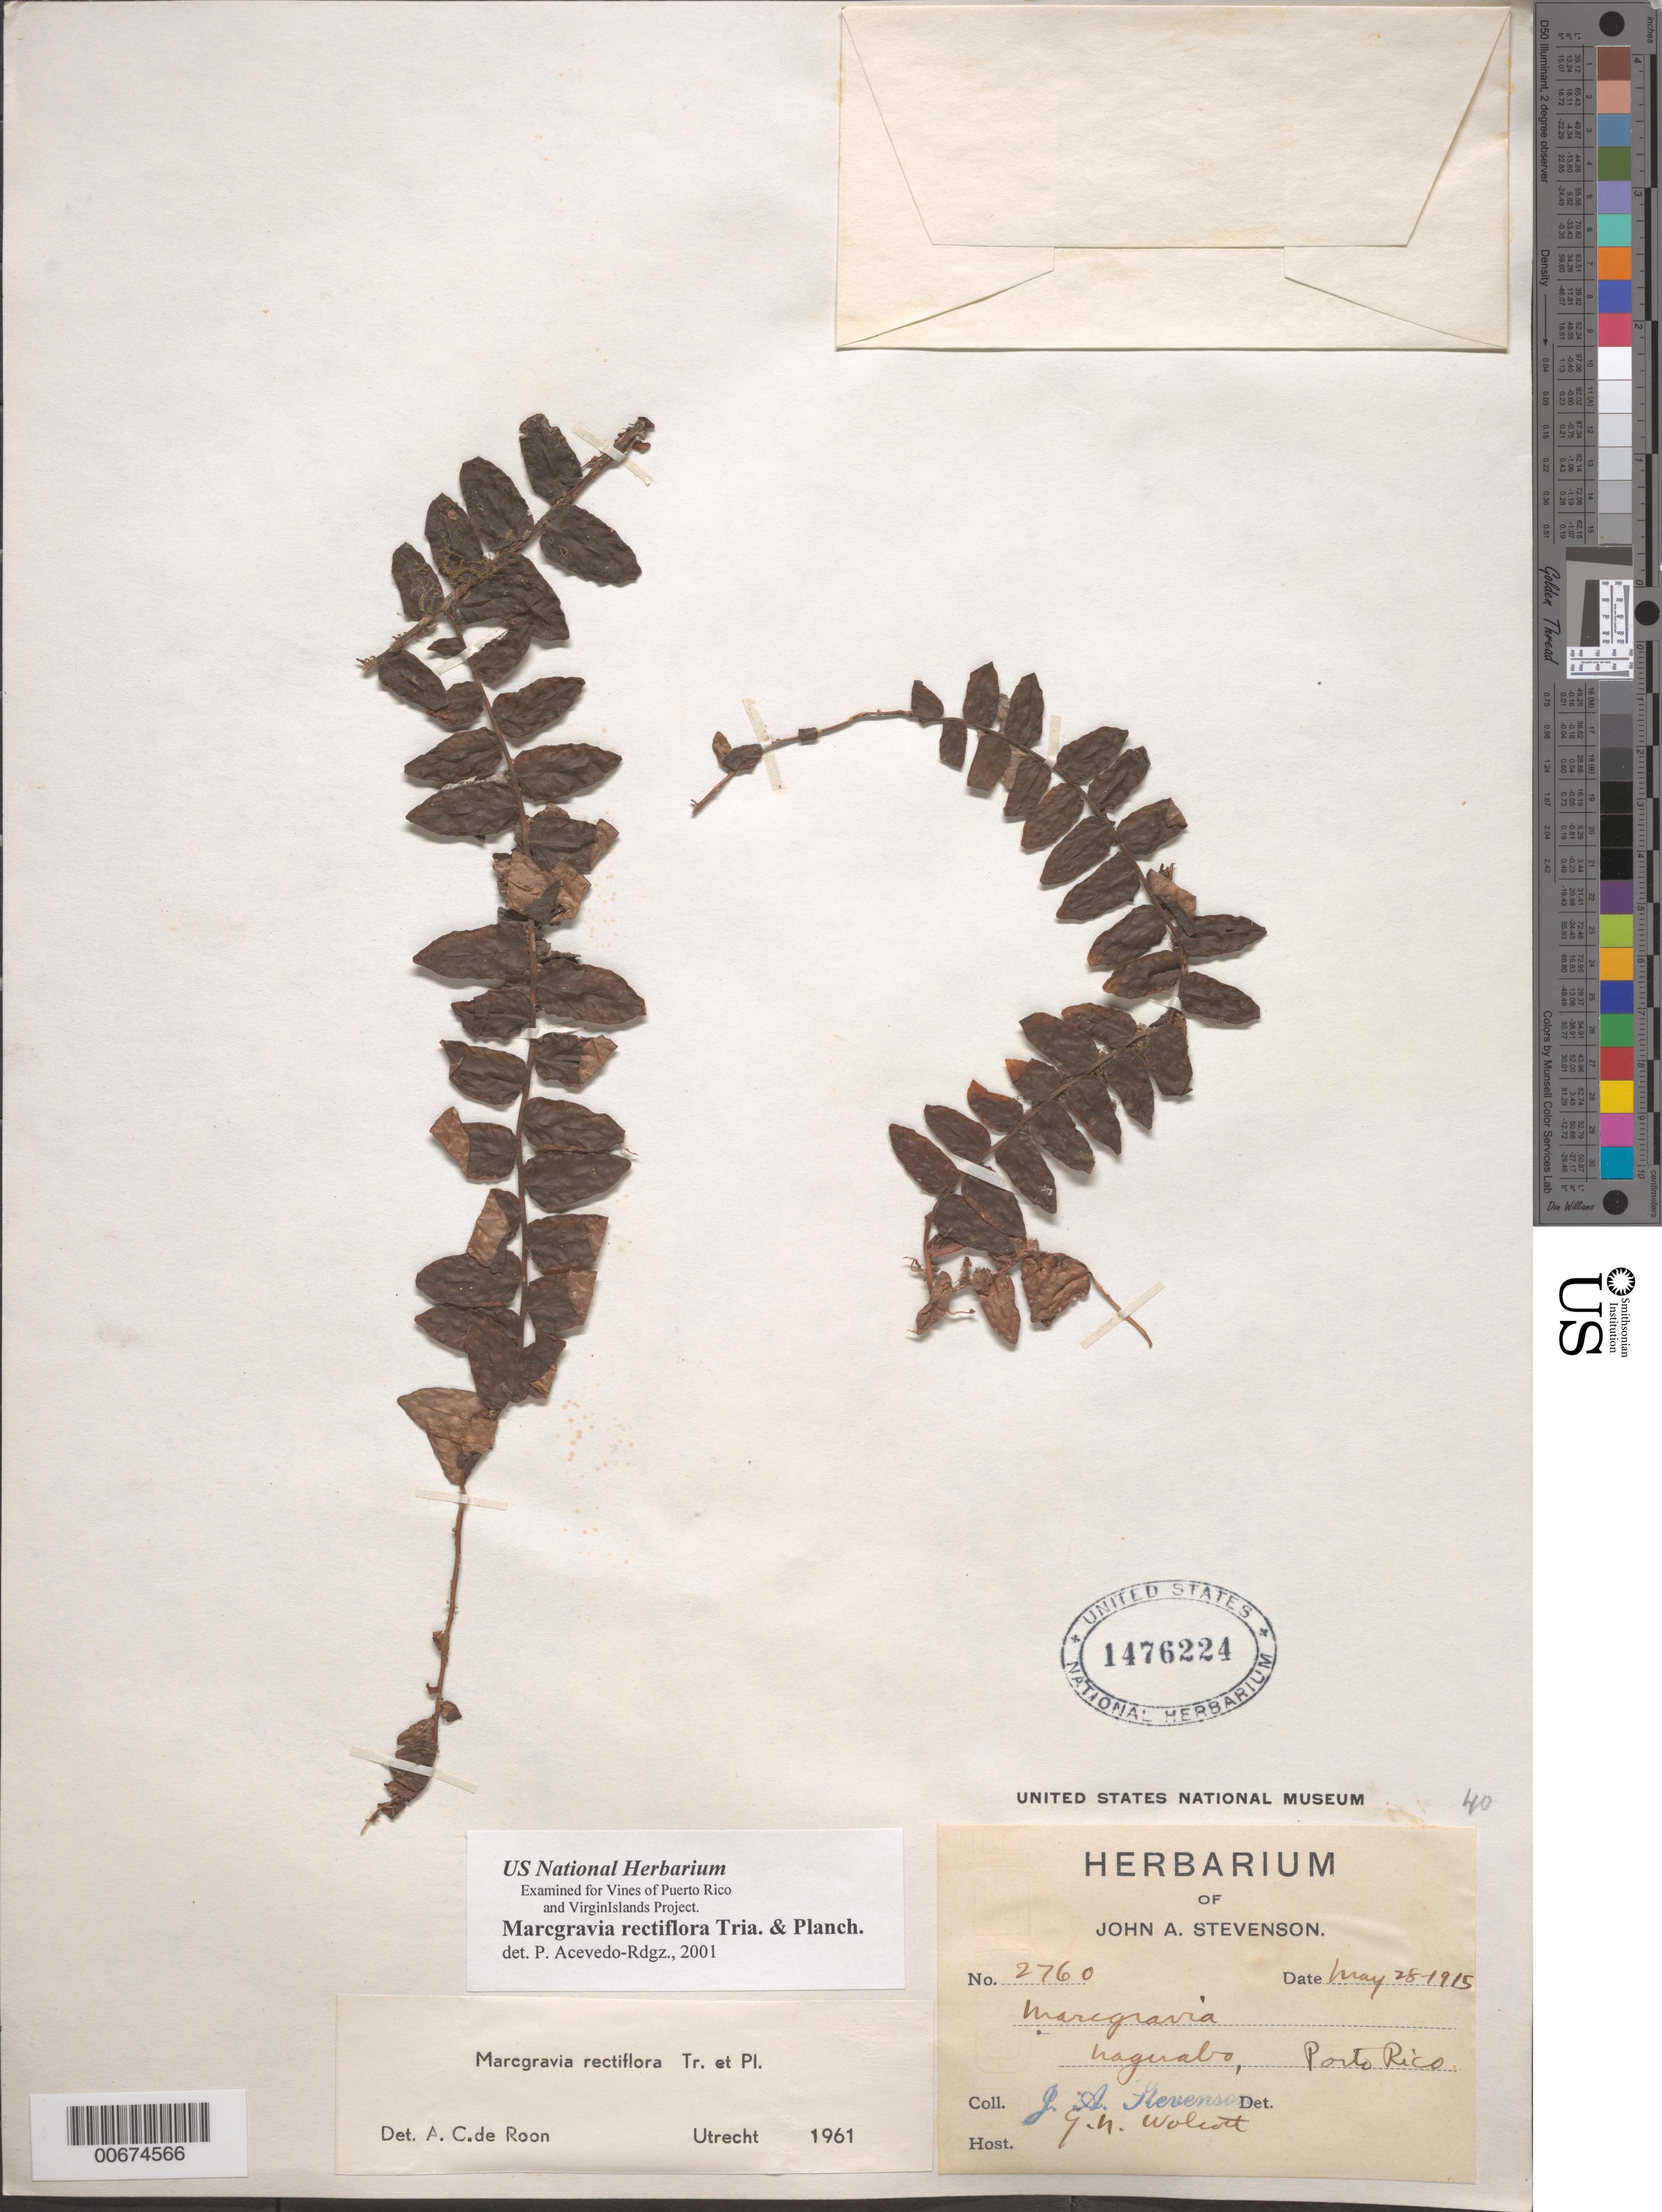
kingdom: Plantae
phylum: Tracheophyta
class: Magnoliopsida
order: Ericales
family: Marcgraviaceae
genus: Marcgravia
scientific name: Marcgravia rectiflora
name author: Triana & Planch.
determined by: Acevedo-Rodríguez, P., (BOT), Smithsonian Institution - National Museum of Natural History (UNITED STATES)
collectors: J. Stevenson & G. Wolcot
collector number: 2760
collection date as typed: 28 May 1915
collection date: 1915-05-28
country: Puerto Rico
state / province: Humacao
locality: Naguabo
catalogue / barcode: US 1476224